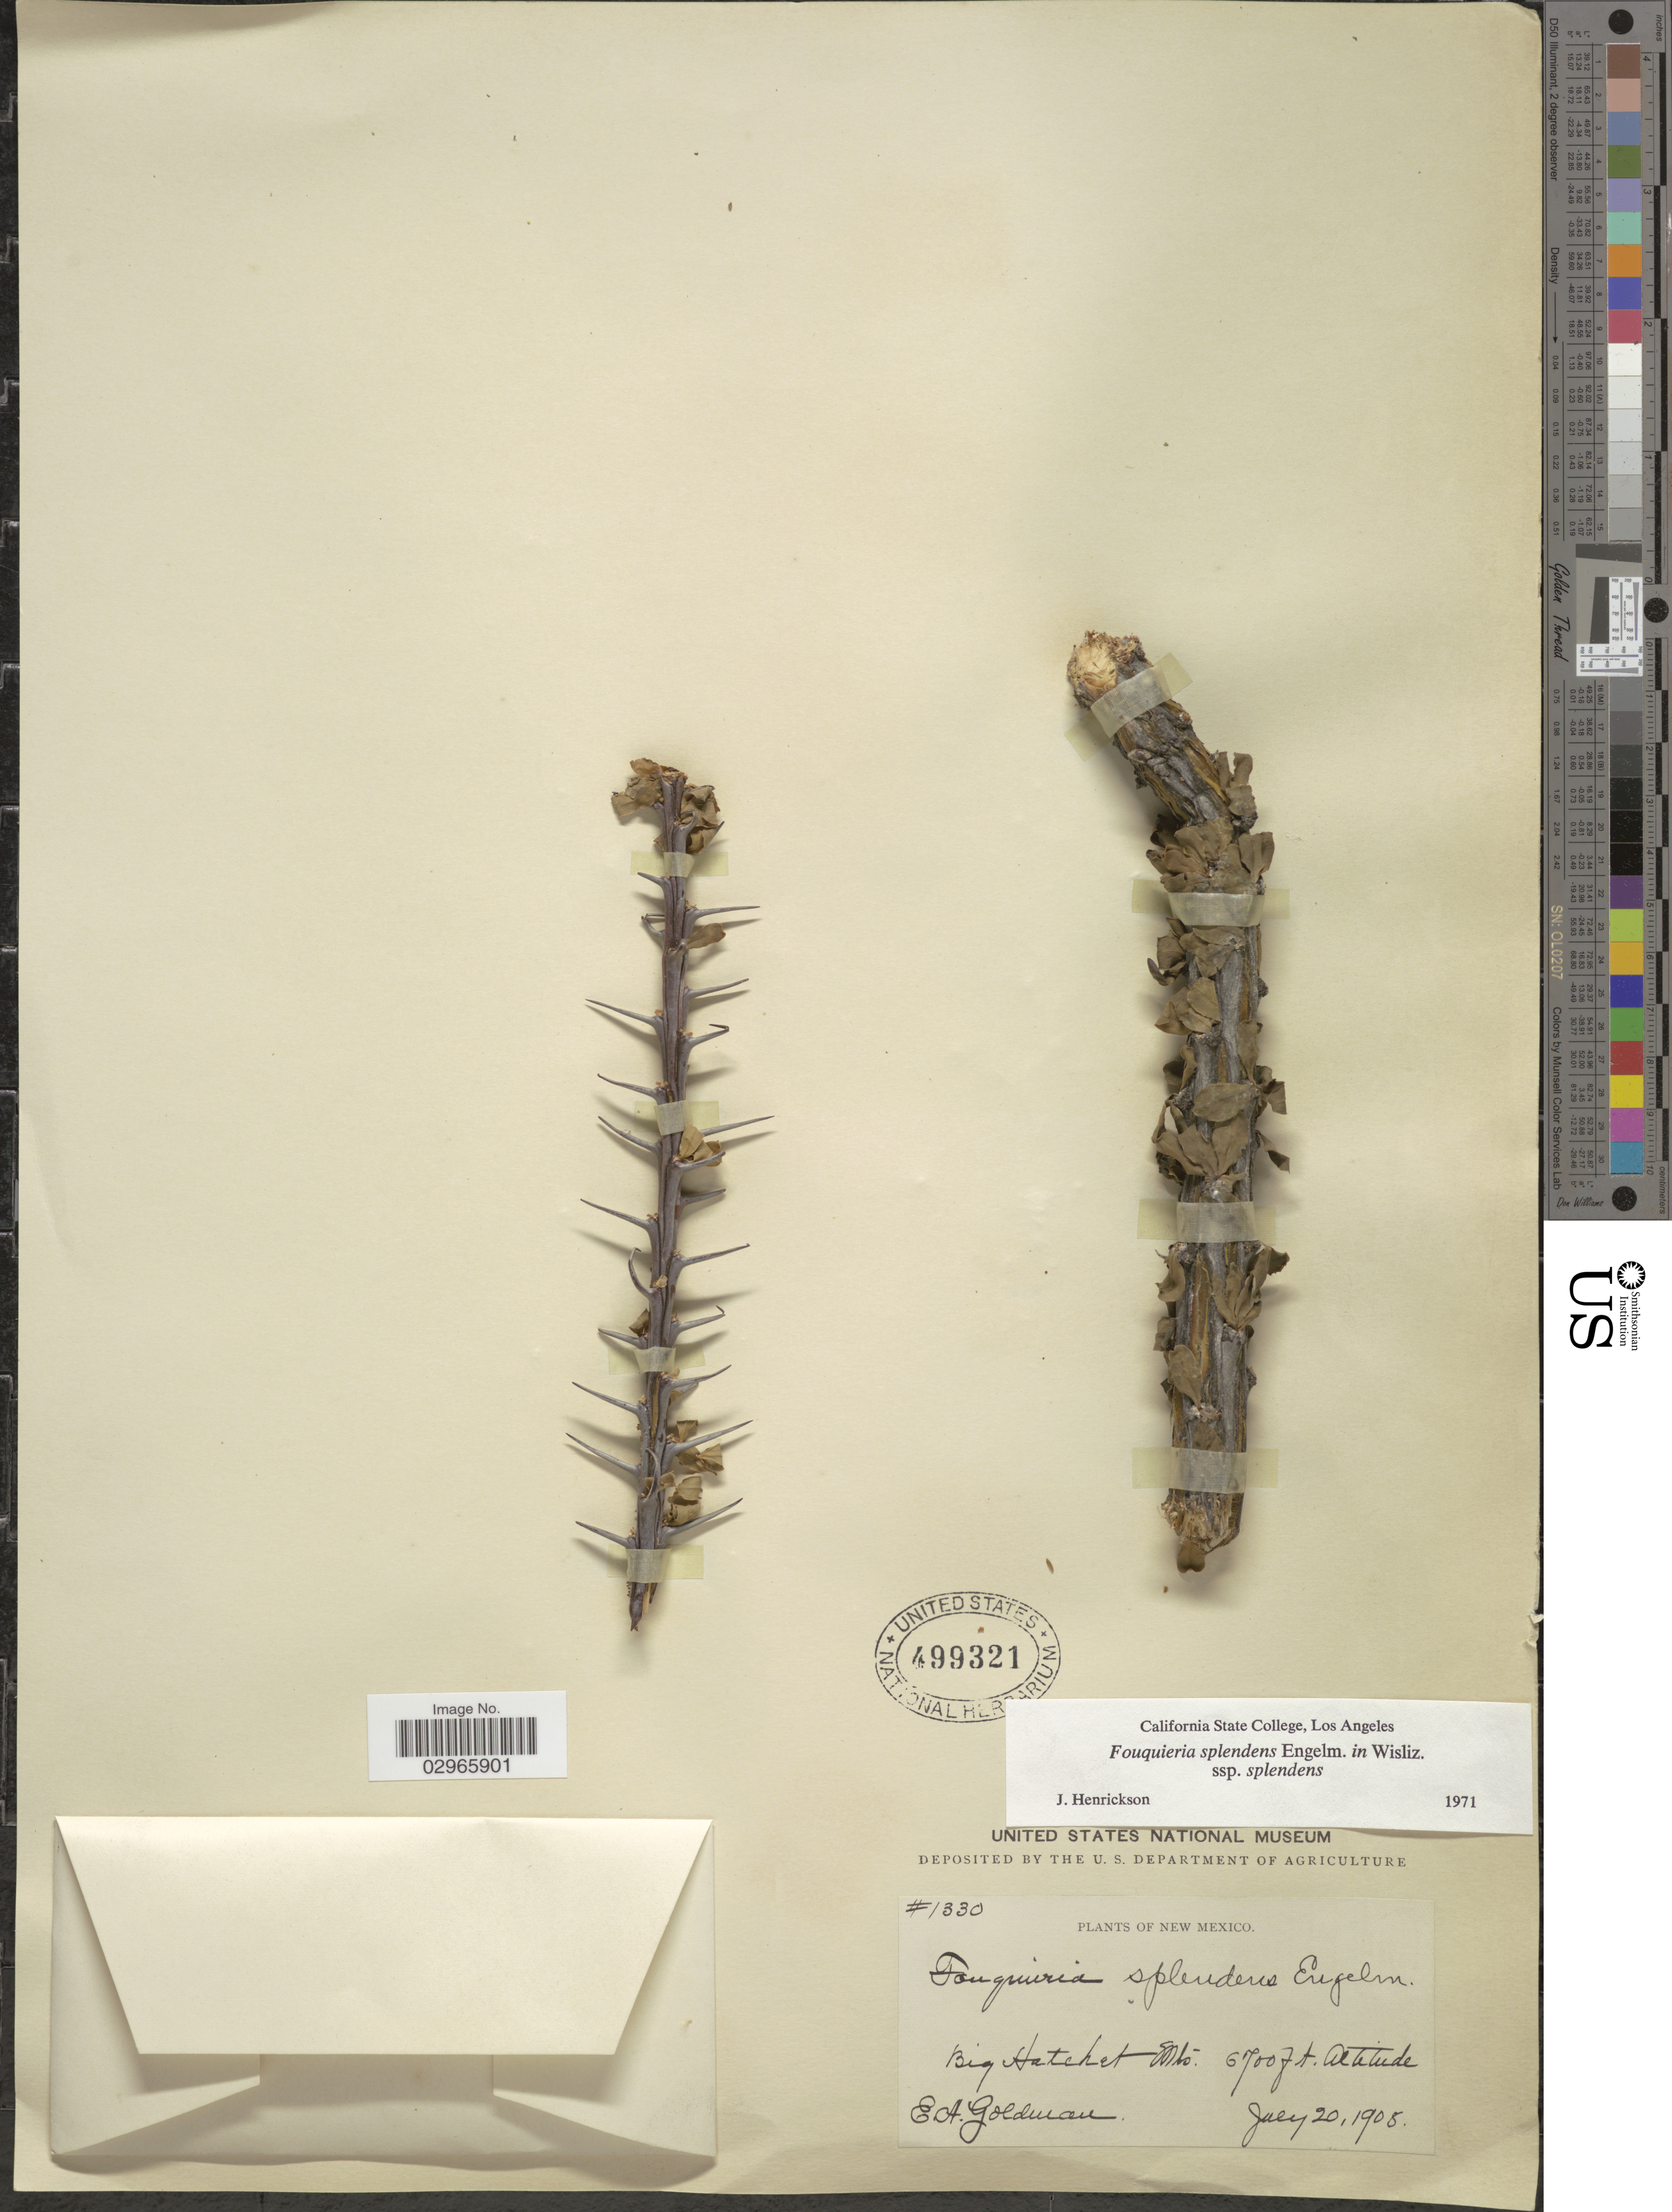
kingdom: Plantae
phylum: Tracheophyta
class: Magnoliopsida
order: Ericales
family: Fouquieriaceae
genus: Fouquieria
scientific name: Fouquieria splendens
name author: Engelm.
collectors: E. A. Goldman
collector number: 1330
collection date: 1905-07-20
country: United States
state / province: New Mexico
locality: Bog Hatchet Mts.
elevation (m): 2042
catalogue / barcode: US 499321